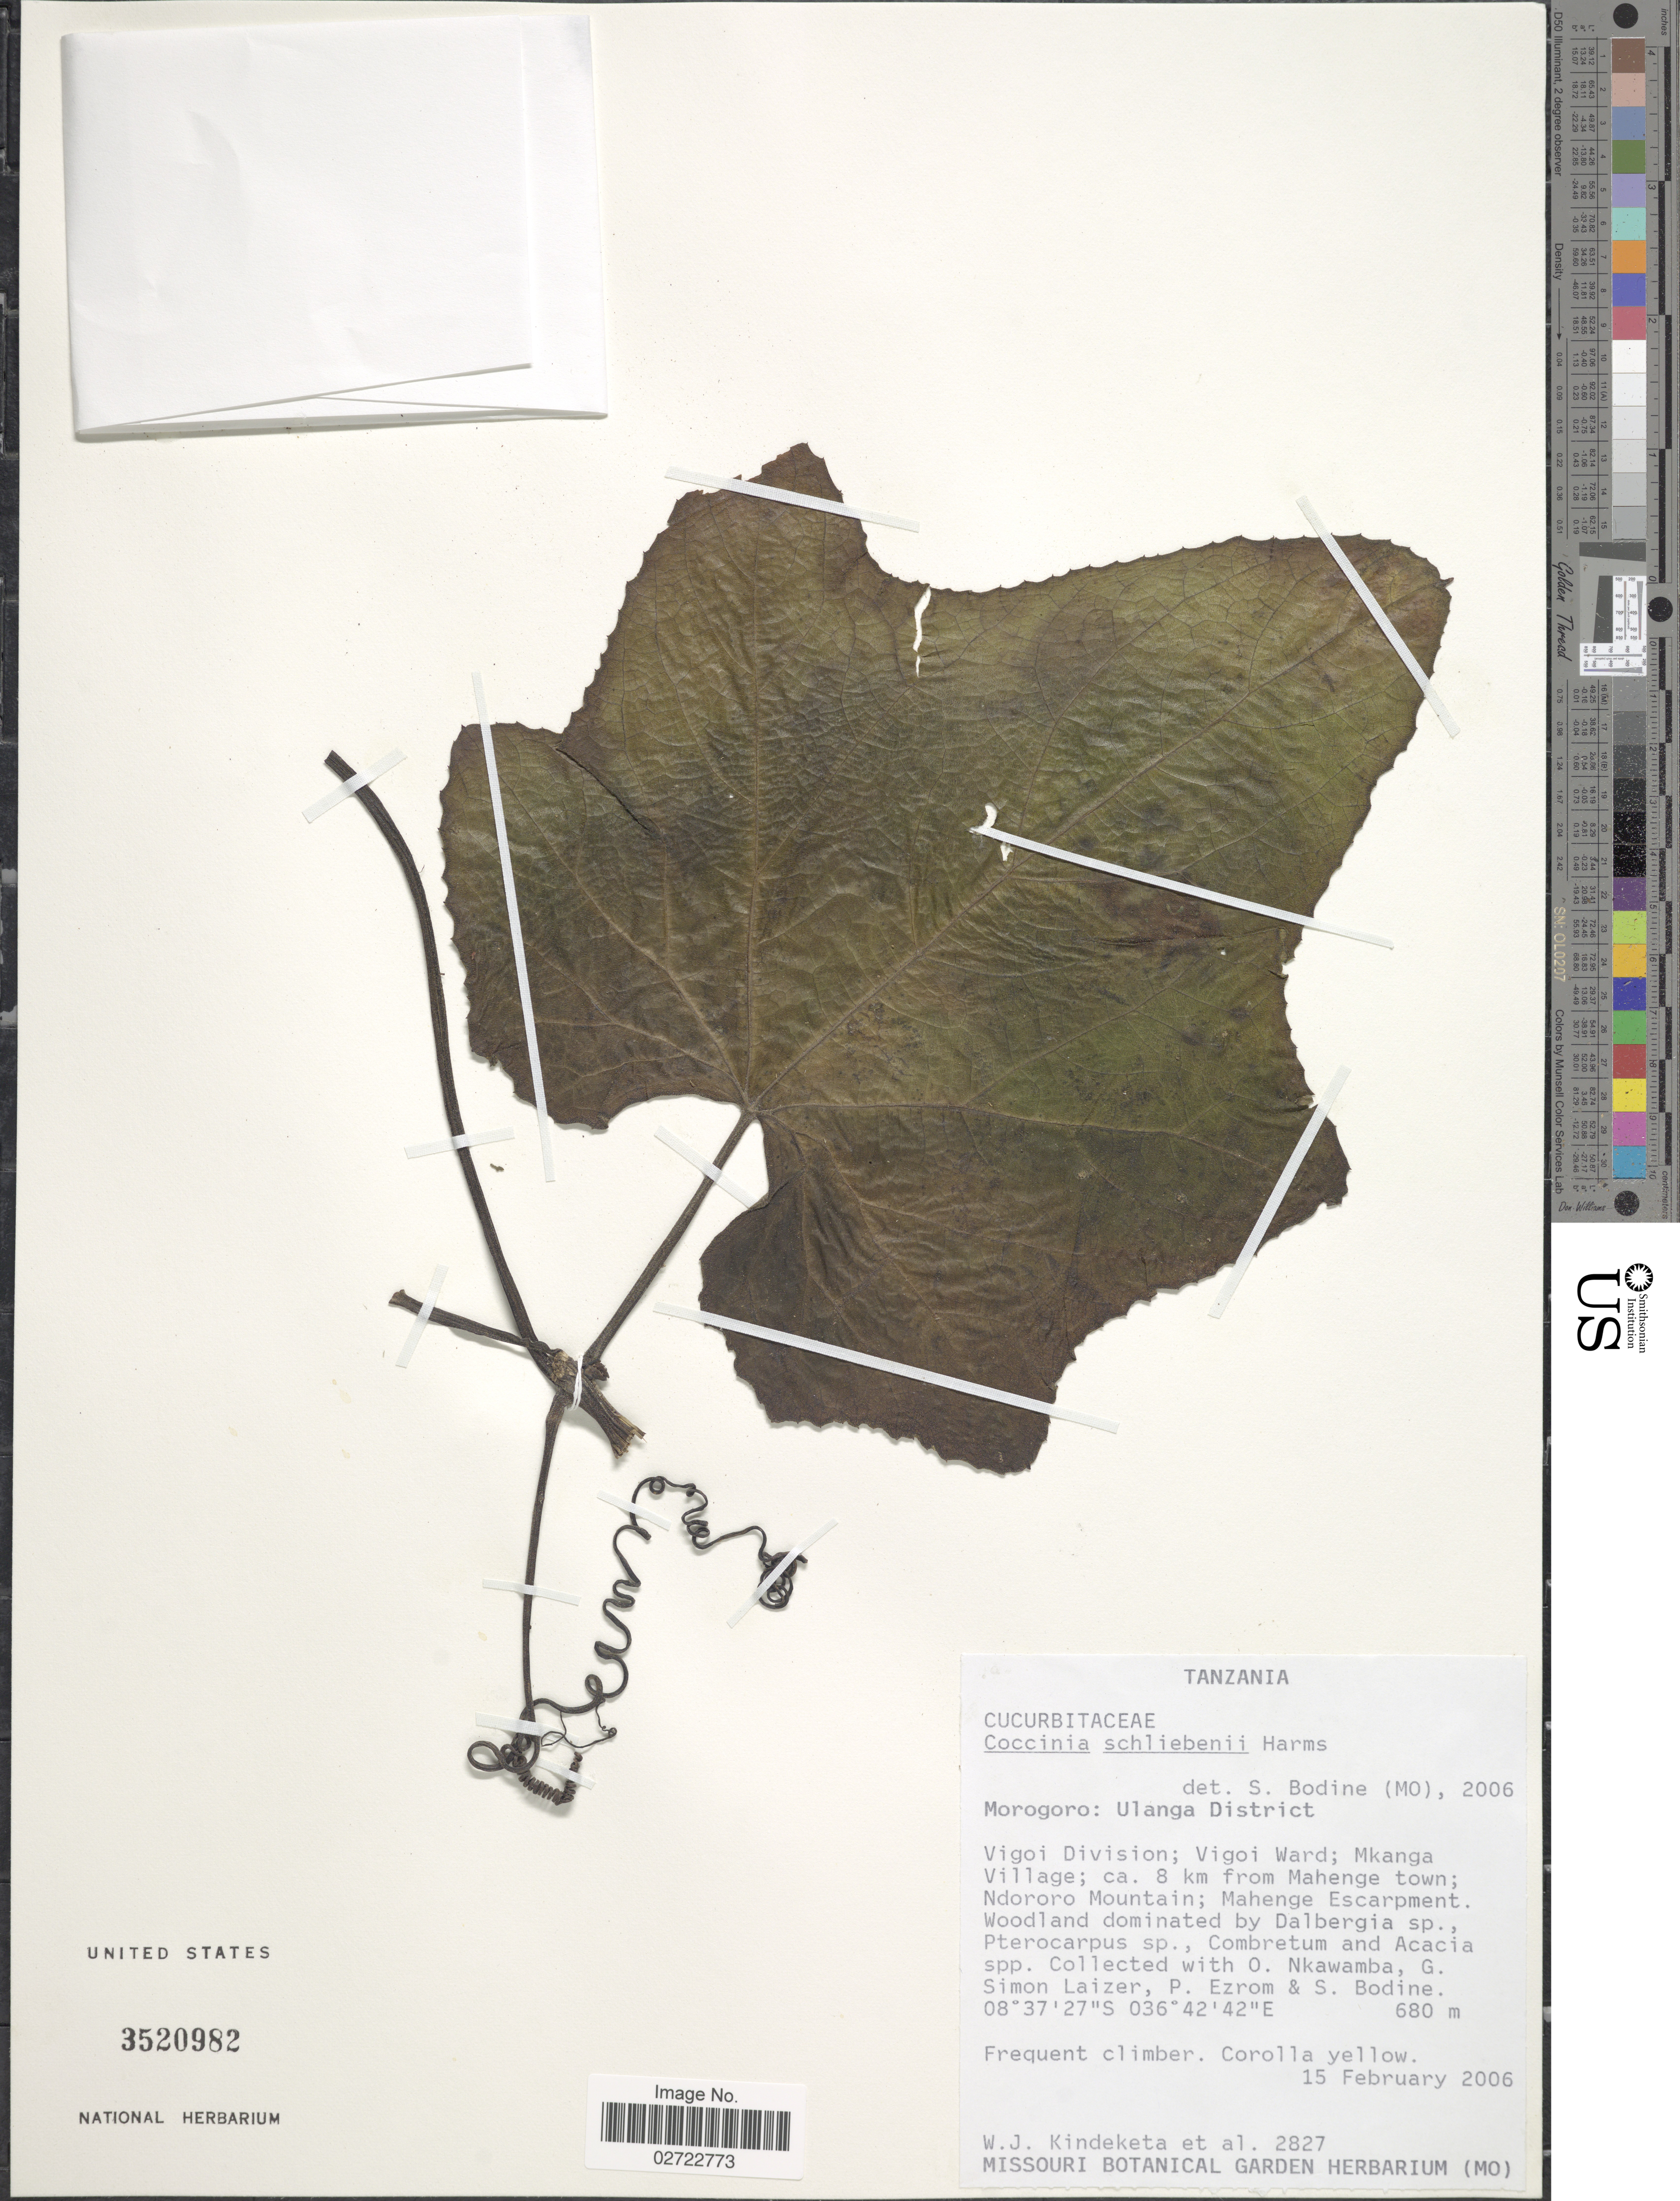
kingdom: Plantae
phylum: Tracheophyta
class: Magnoliopsida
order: Cucurbitales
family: Cucurbitaceae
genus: Coccinia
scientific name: Coccinia schliebenii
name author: Harms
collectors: W. J. Kindeketa & et al.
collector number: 2827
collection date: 2006-02-15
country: Tanzania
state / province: Morogoro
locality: Ulanga District. Vigoi Division; Vigoi Ward; Mkanga Village, ca. 8 km from Mahenge Escarpment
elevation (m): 680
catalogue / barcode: US 3520982